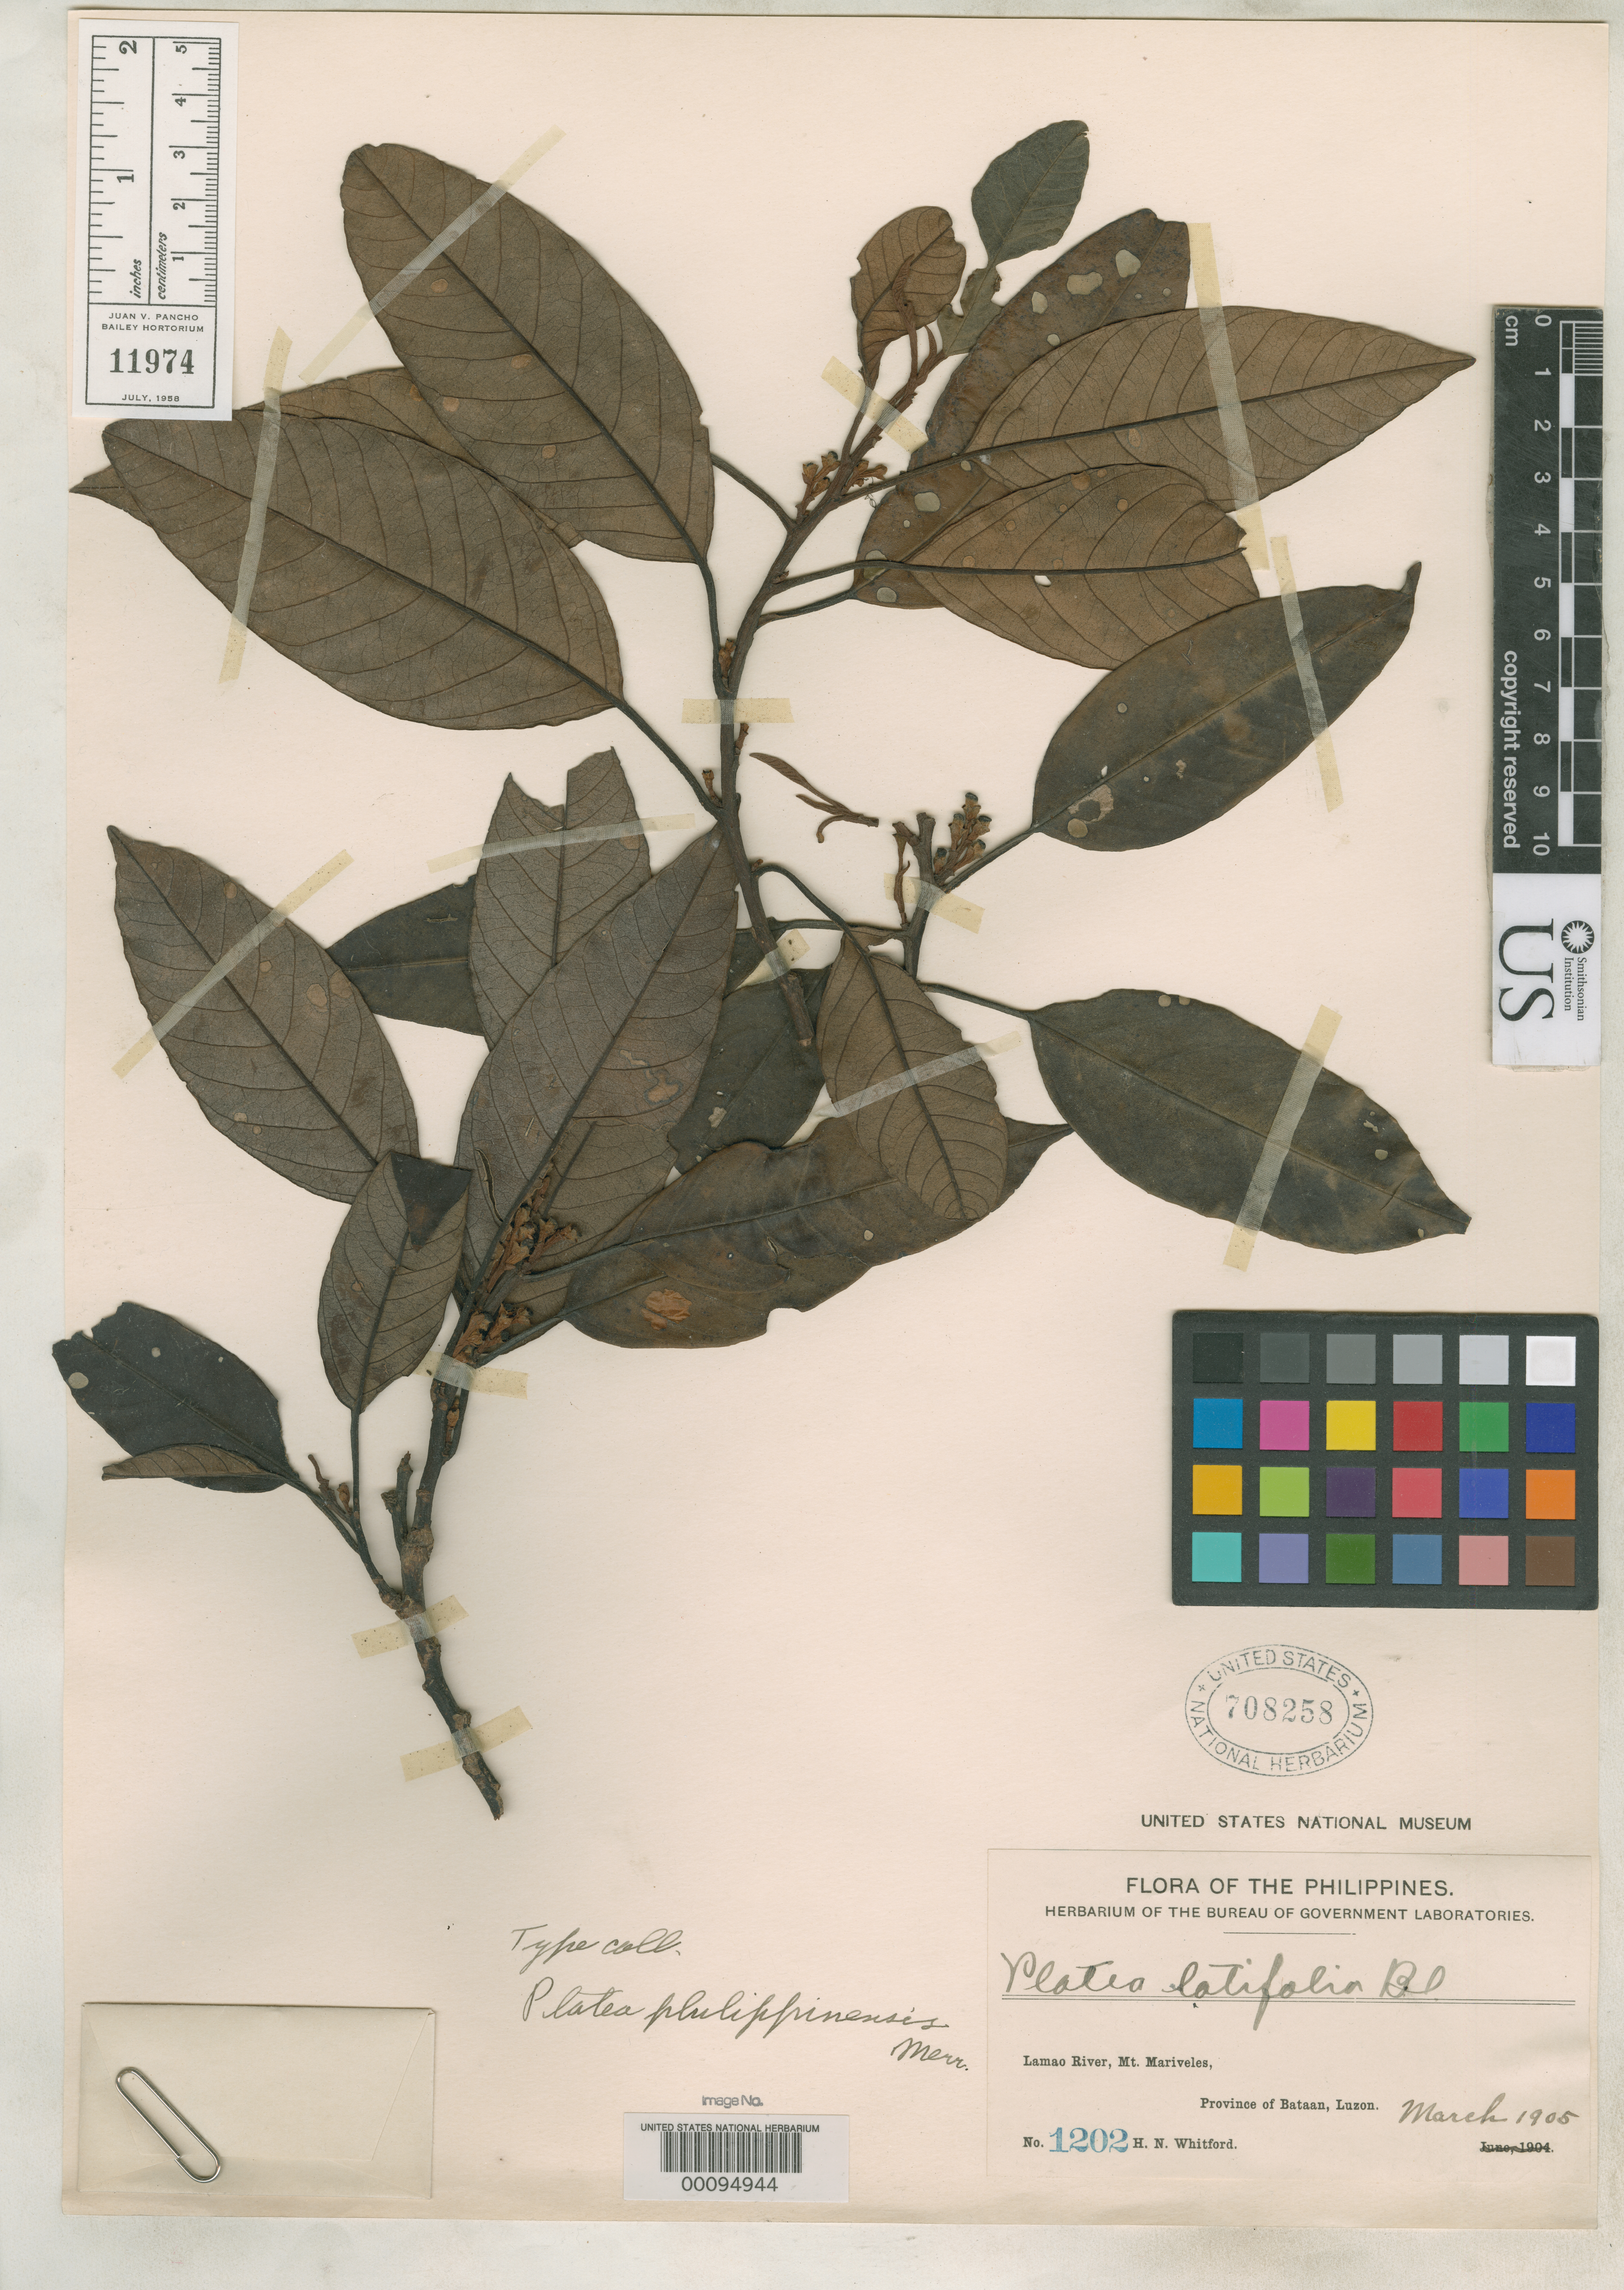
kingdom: Plantae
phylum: Tracheophyta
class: Magnoliopsida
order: Metteniusales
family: Metteniusaceae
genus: Platea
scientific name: Platea philippinensis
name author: Merr.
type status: Isotype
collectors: H. N. Whitford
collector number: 1202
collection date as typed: Mar 1905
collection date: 1905-03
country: Philippines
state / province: Central Luzon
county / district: Bataan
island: Luzon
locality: Lamao River, Mt Mariveles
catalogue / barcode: US 708258